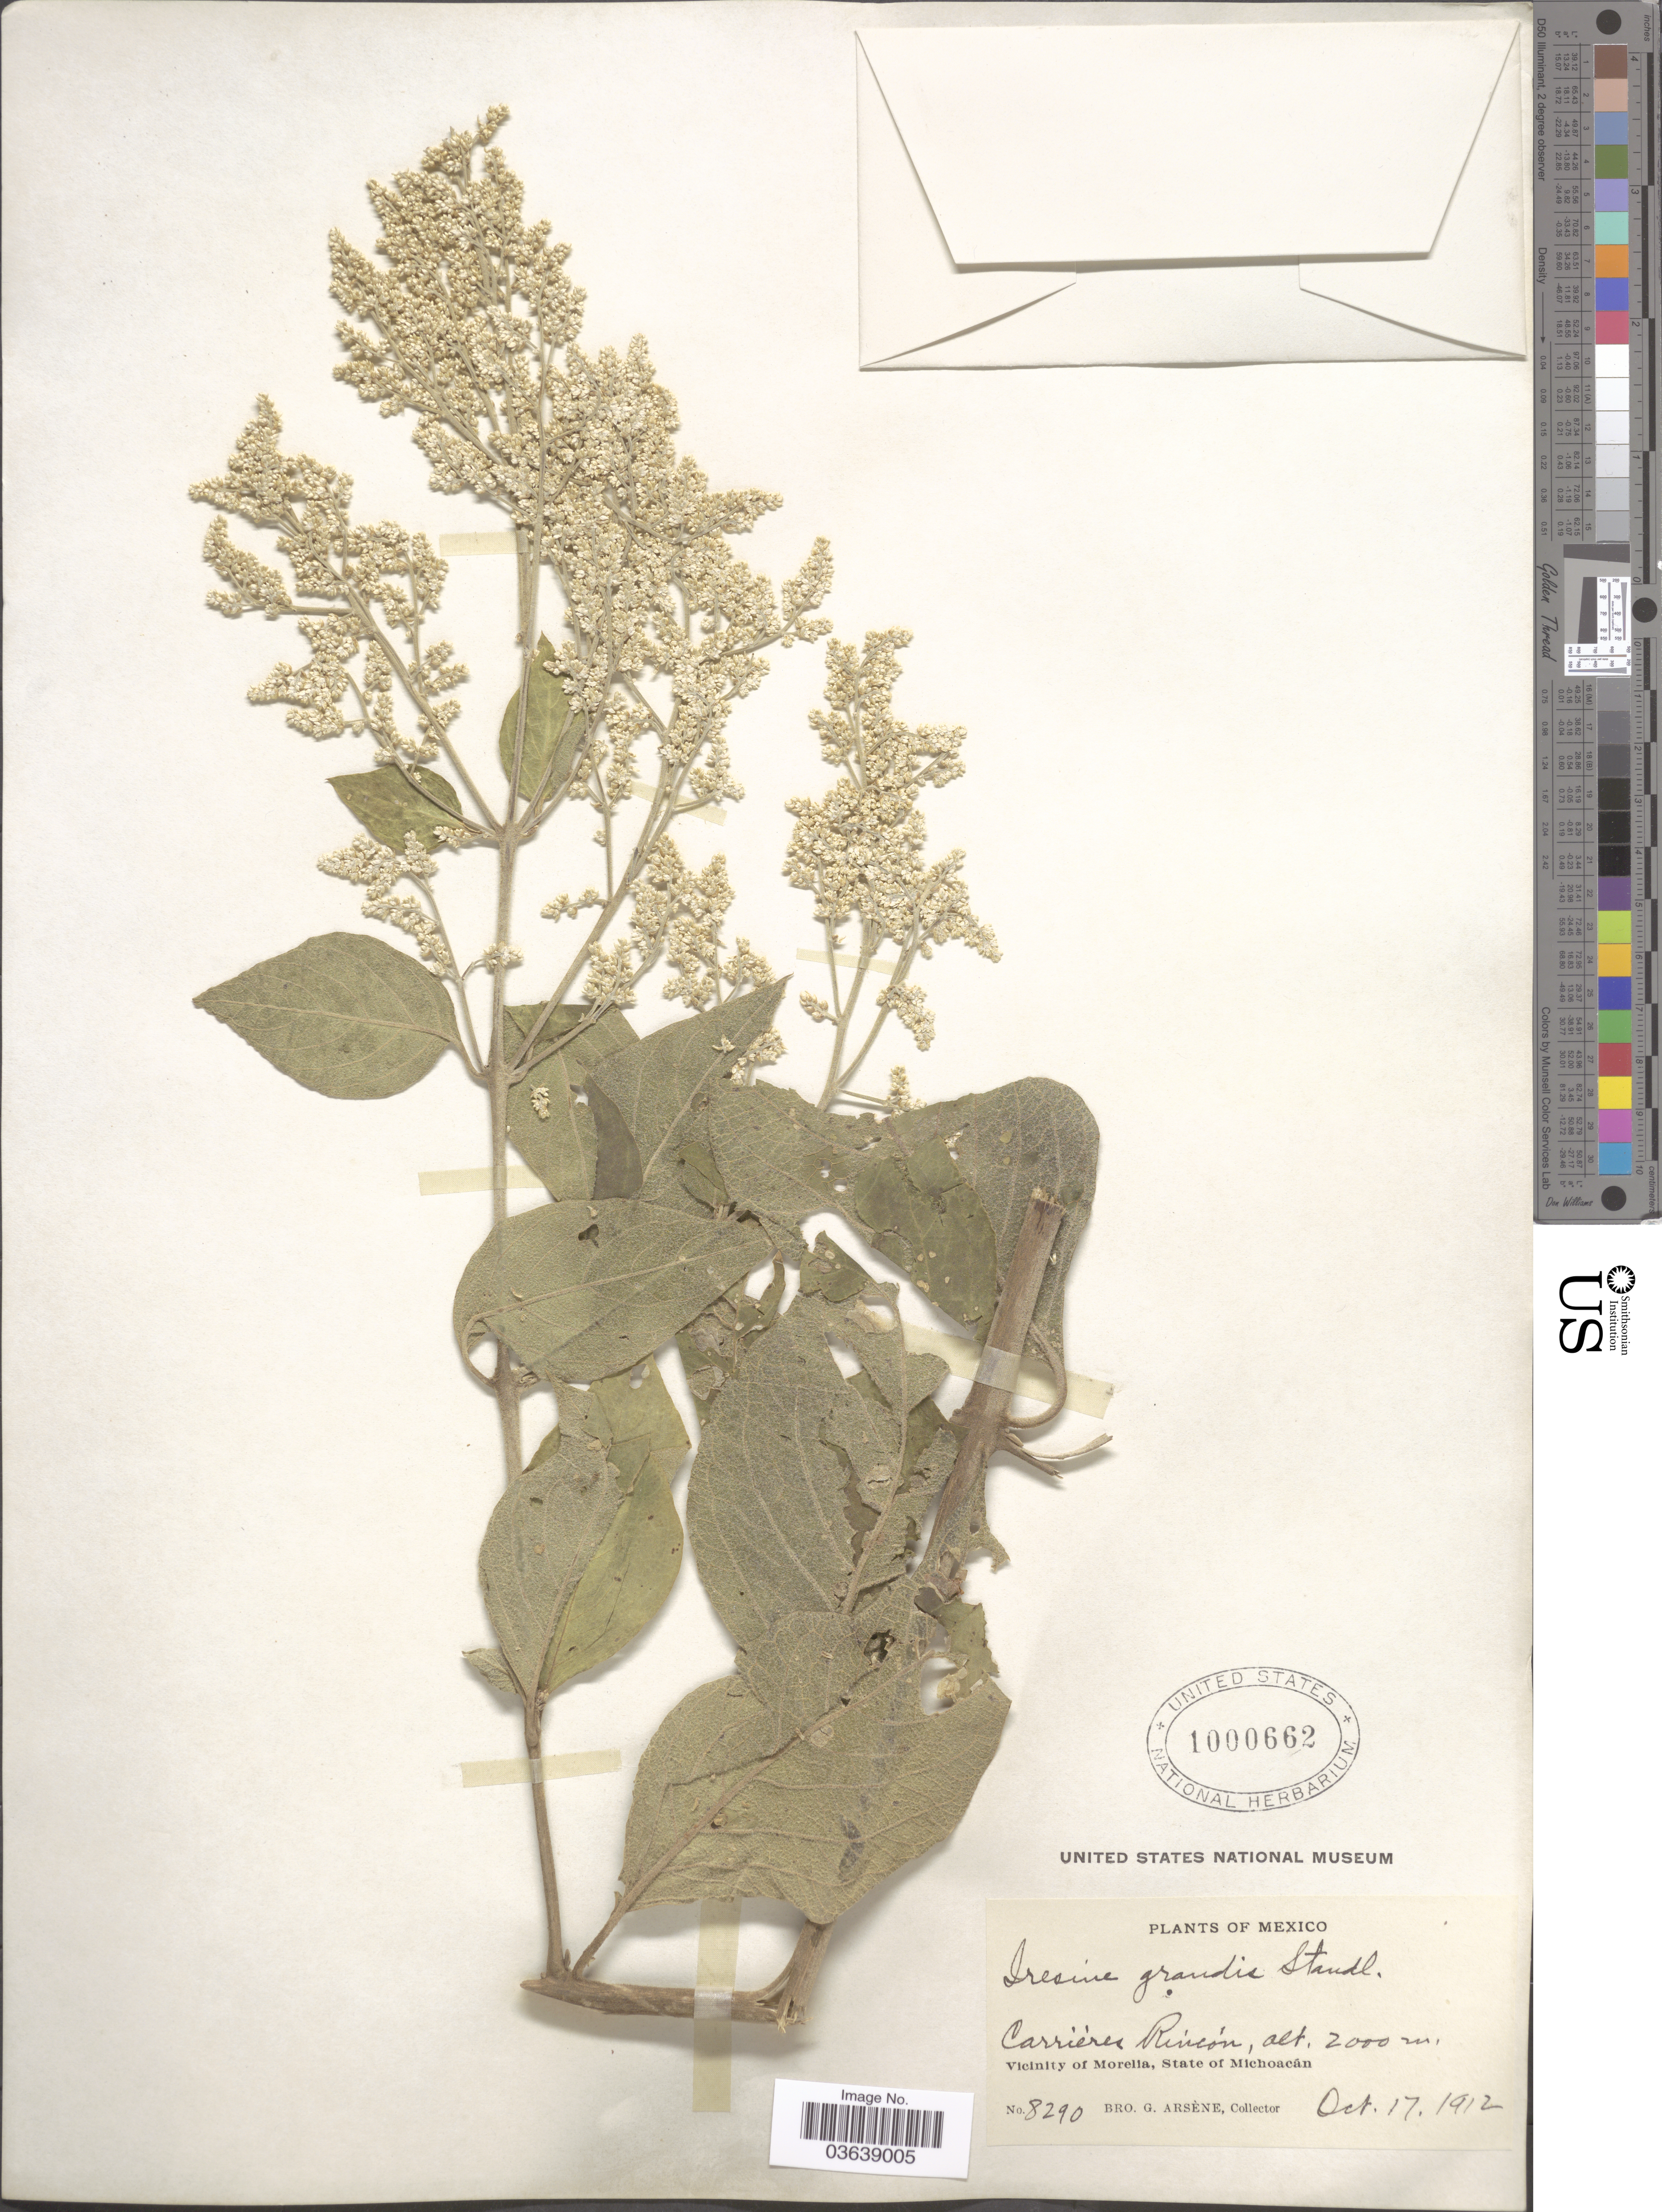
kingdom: Plantae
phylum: Tracheophyta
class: Magnoliopsida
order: Caryophyllales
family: Amaranthaceae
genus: Iresine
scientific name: Iresine grandis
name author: Standl.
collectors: Bro. G. Arsène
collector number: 8290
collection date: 1912-10-17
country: Mexico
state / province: Michoacán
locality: Carrières Rincón. Vicinity of Morelia.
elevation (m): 2000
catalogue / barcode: US 1000662